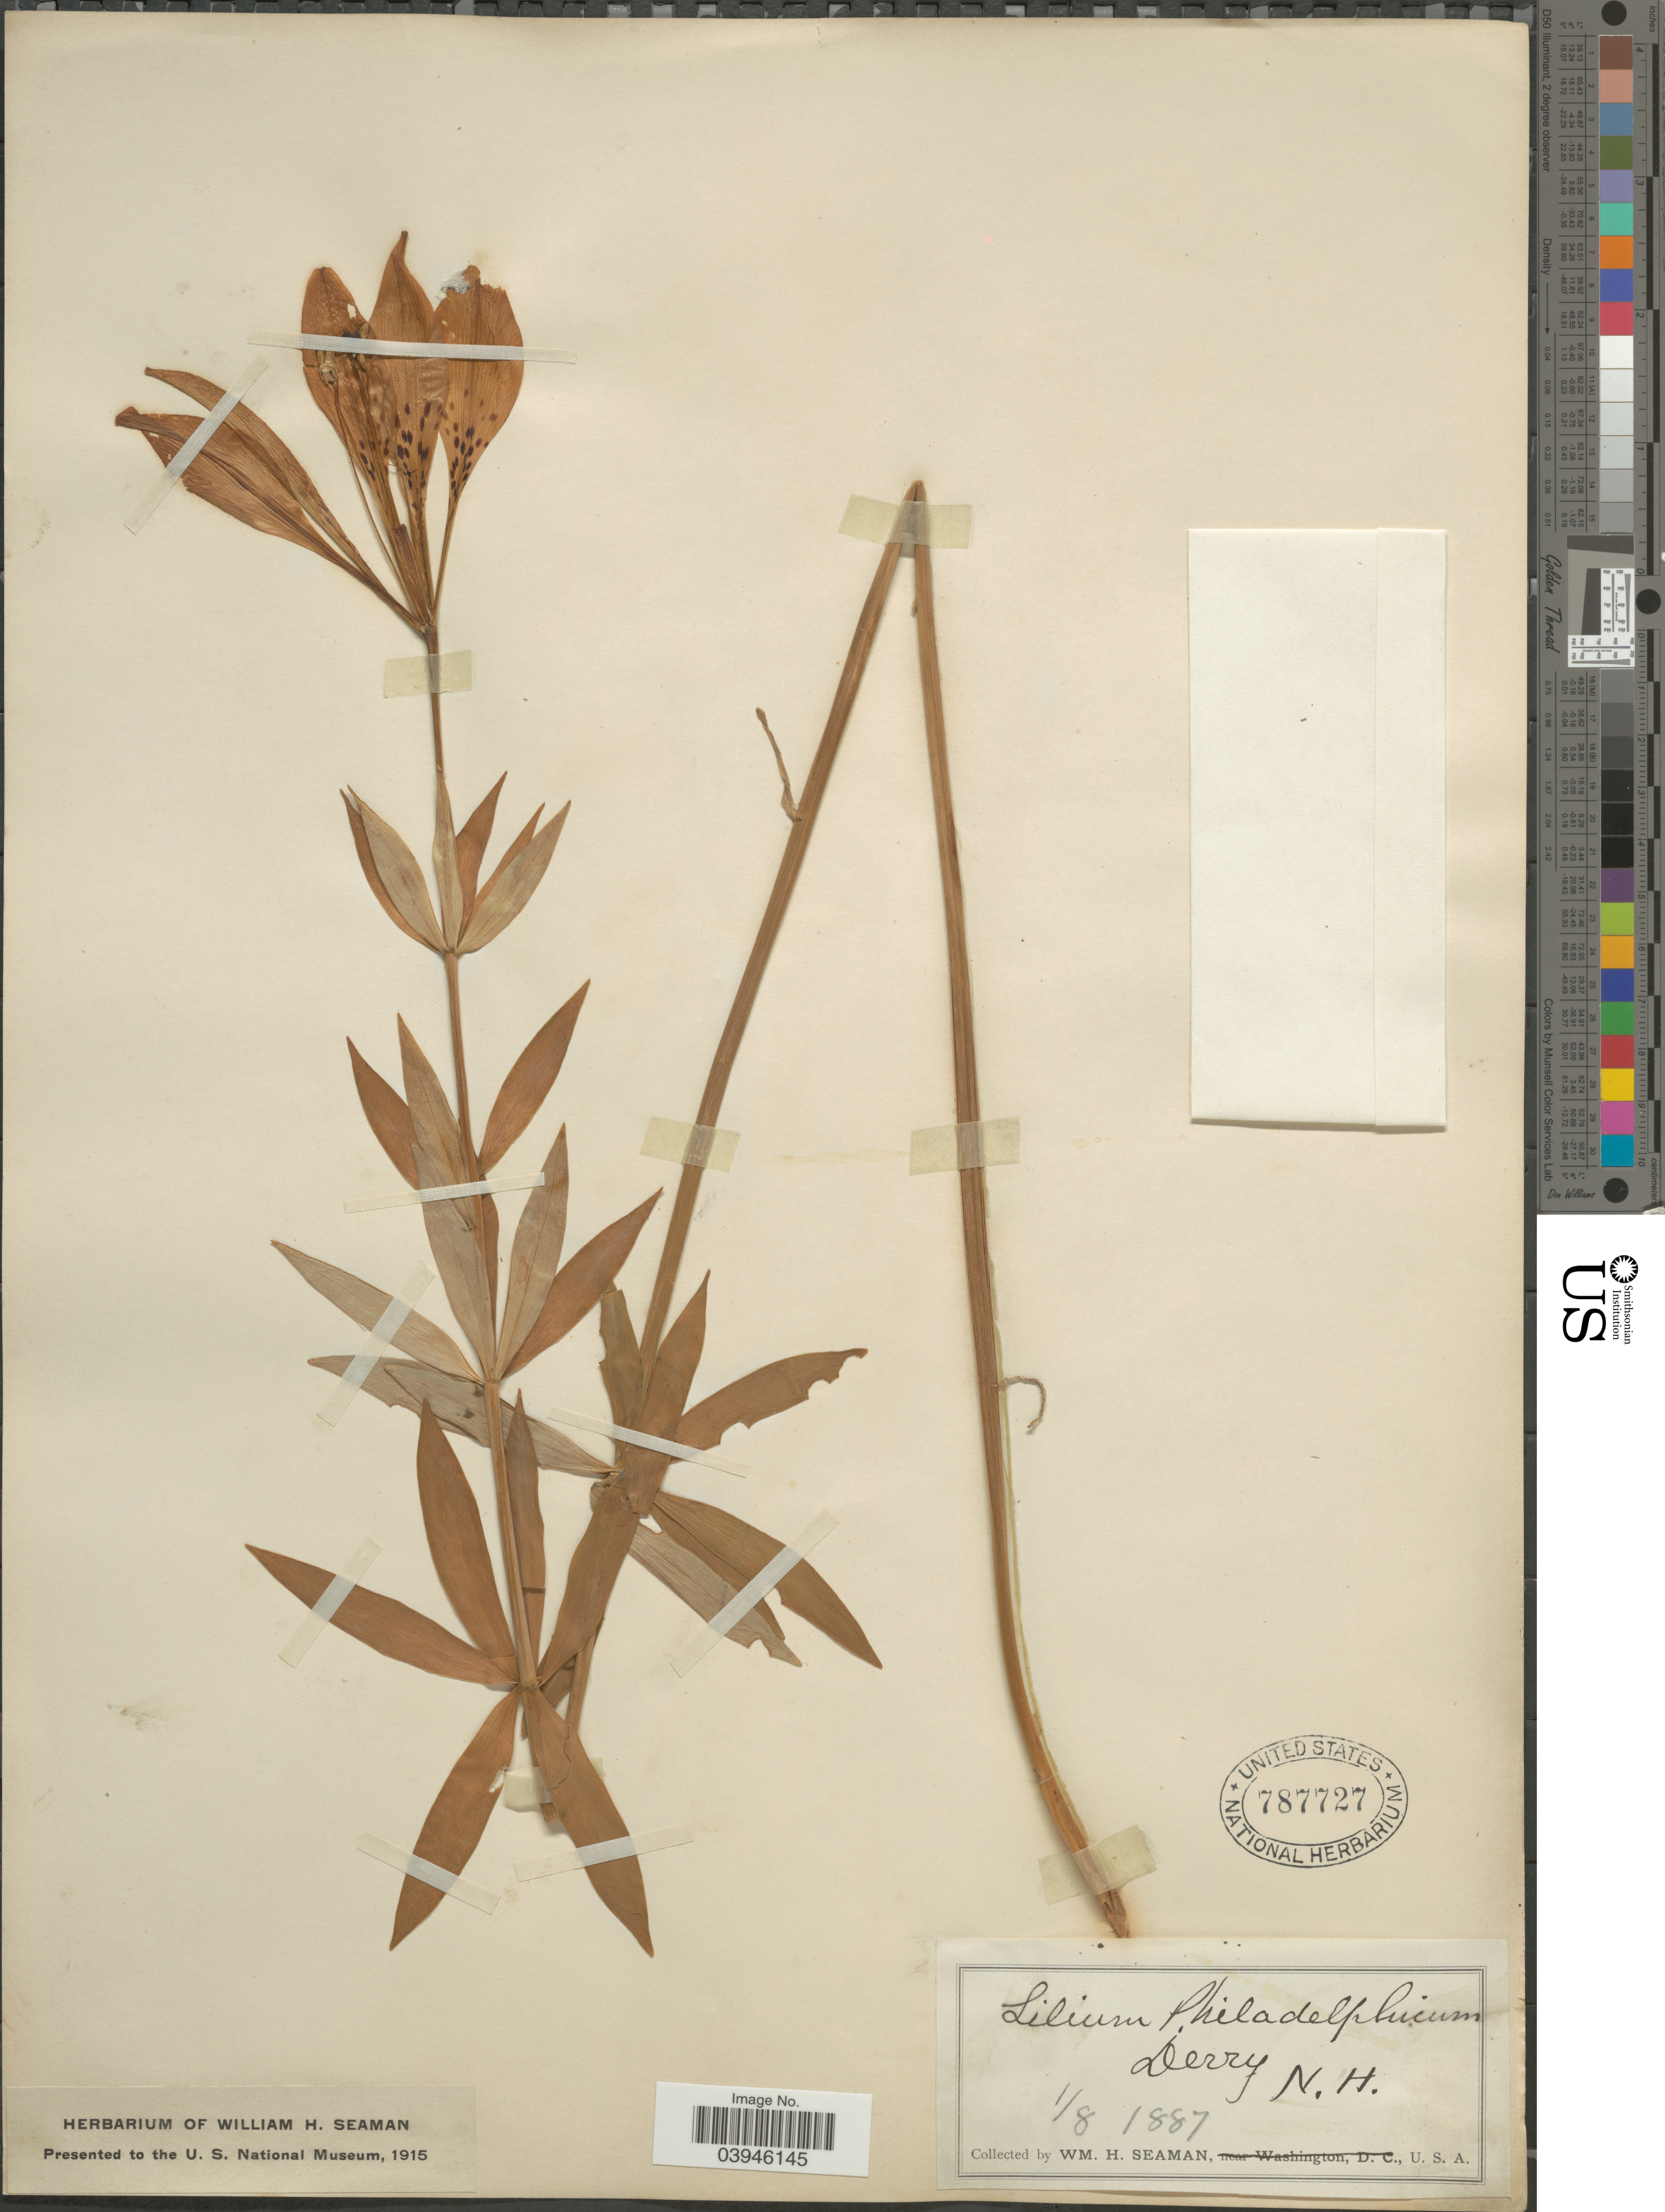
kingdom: Plantae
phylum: Tracheophyta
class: Liliopsida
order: Liliales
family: Liliaceae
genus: Lilium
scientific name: Lilium philadelphicum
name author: L.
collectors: W. Seaman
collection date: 1887-01-08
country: United States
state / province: New Hampshire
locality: Derry.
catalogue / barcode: US 787727